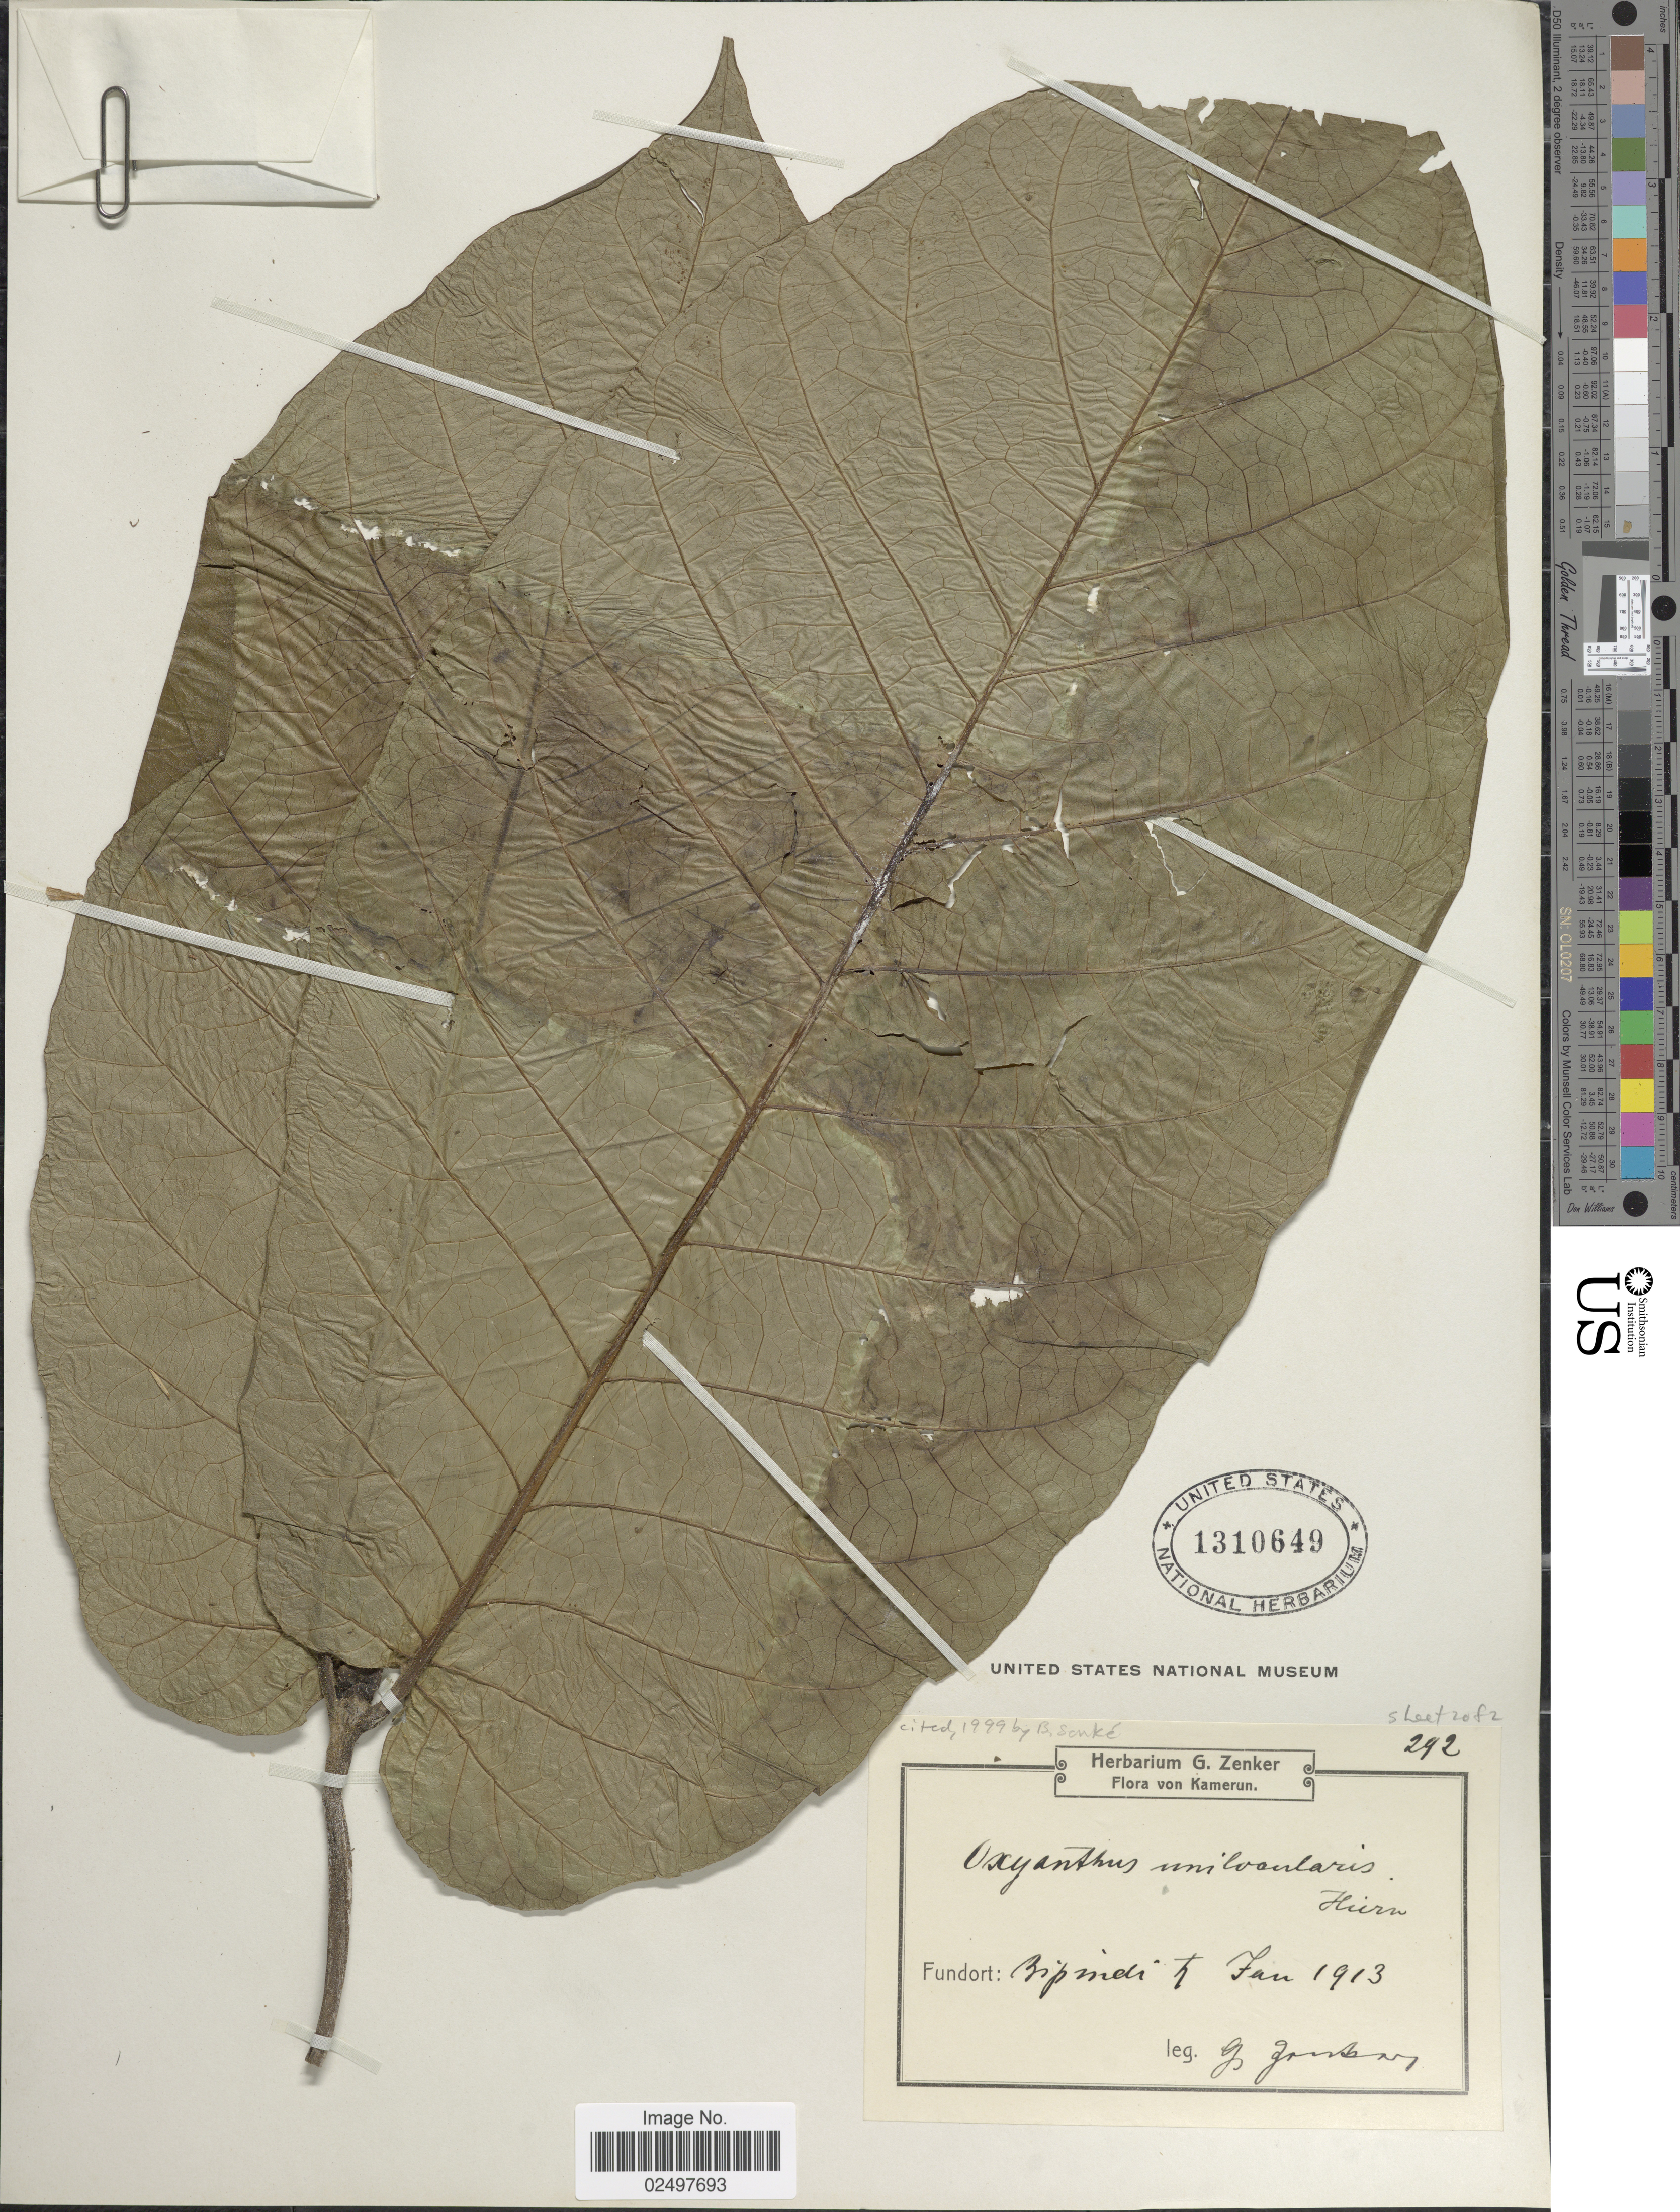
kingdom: Plantae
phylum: Tracheophyta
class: Magnoliopsida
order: Gentianales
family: Rubiaceae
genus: Oxyanthus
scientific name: Oxyanthus unilocularis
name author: Hiern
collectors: G. A. Zenker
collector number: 292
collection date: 1913-01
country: Cameroon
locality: Kamerun. Bipindi.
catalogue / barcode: US 1310649